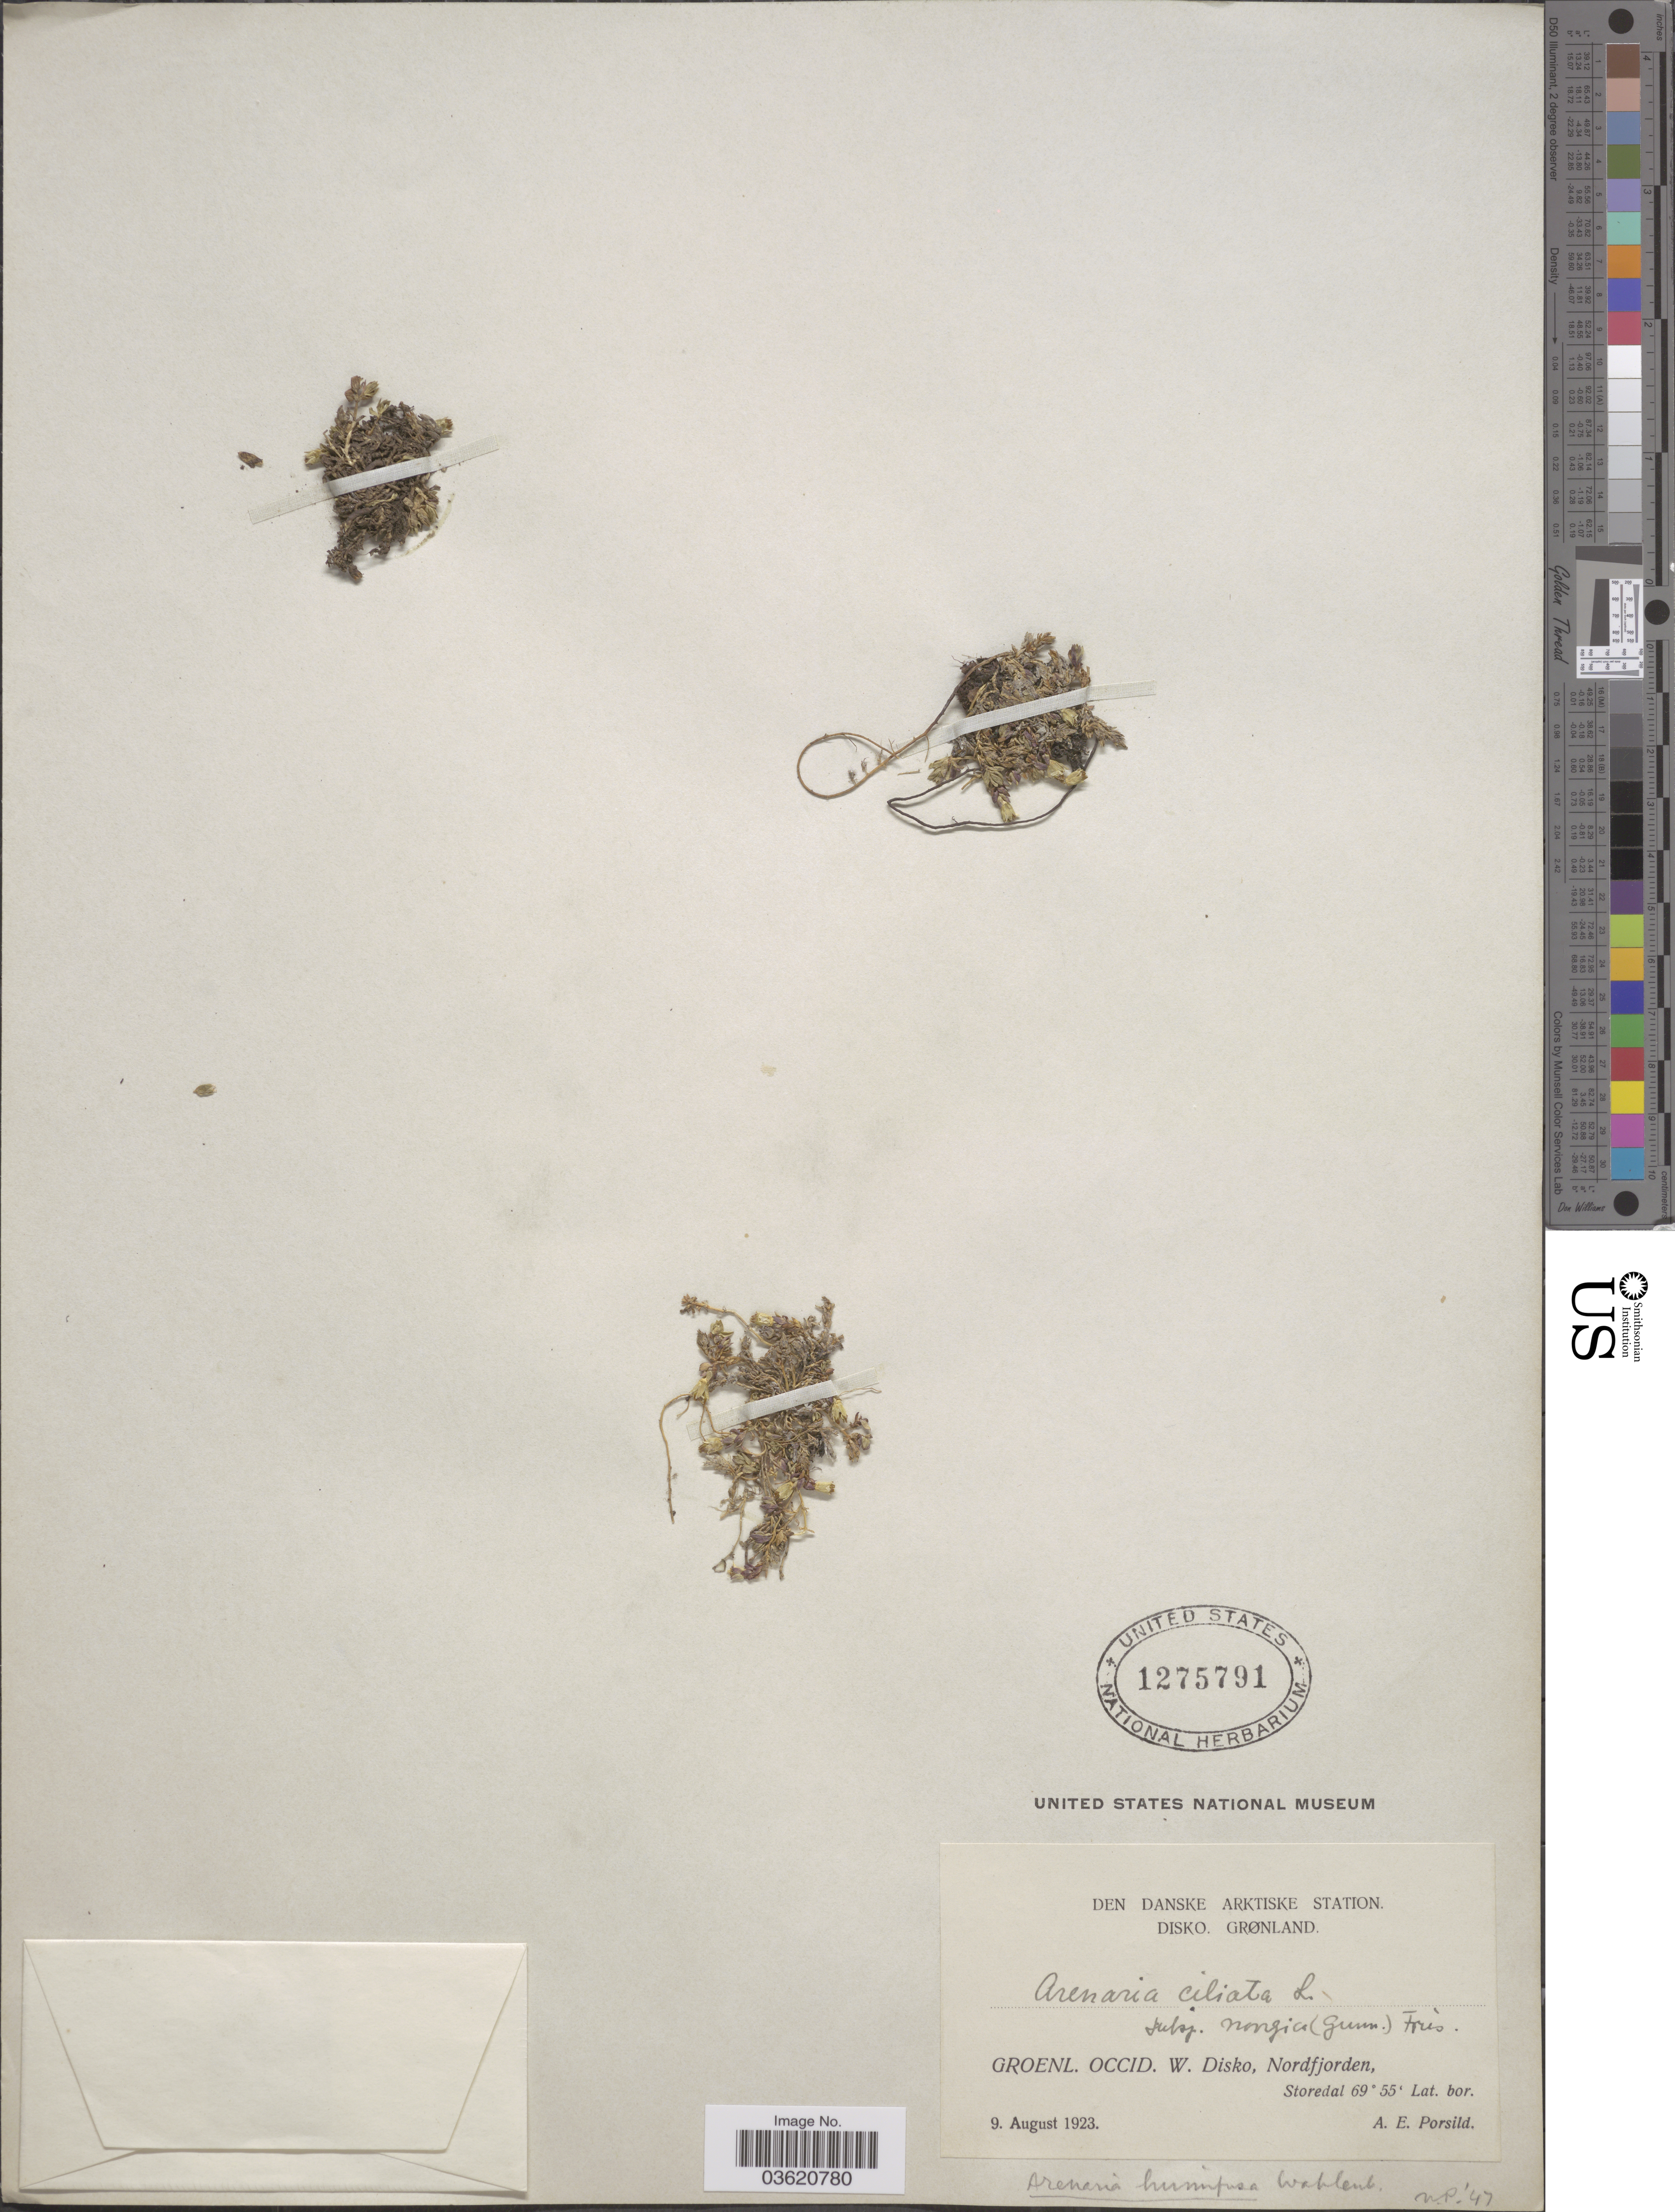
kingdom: Plantae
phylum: Tracheophyta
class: Magnoliopsida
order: Caryophyllales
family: Caryophyllaceae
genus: Arenaria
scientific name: Arenaria humifusa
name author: Wahlenb.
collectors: A. E. Porsild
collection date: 1923-08-09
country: Greenland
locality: Den Danske Arktiske Station. Disko. Grønland. Groenl. Occid. W. Disko, Nordfjorden, Storedal.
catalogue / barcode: US 1275791